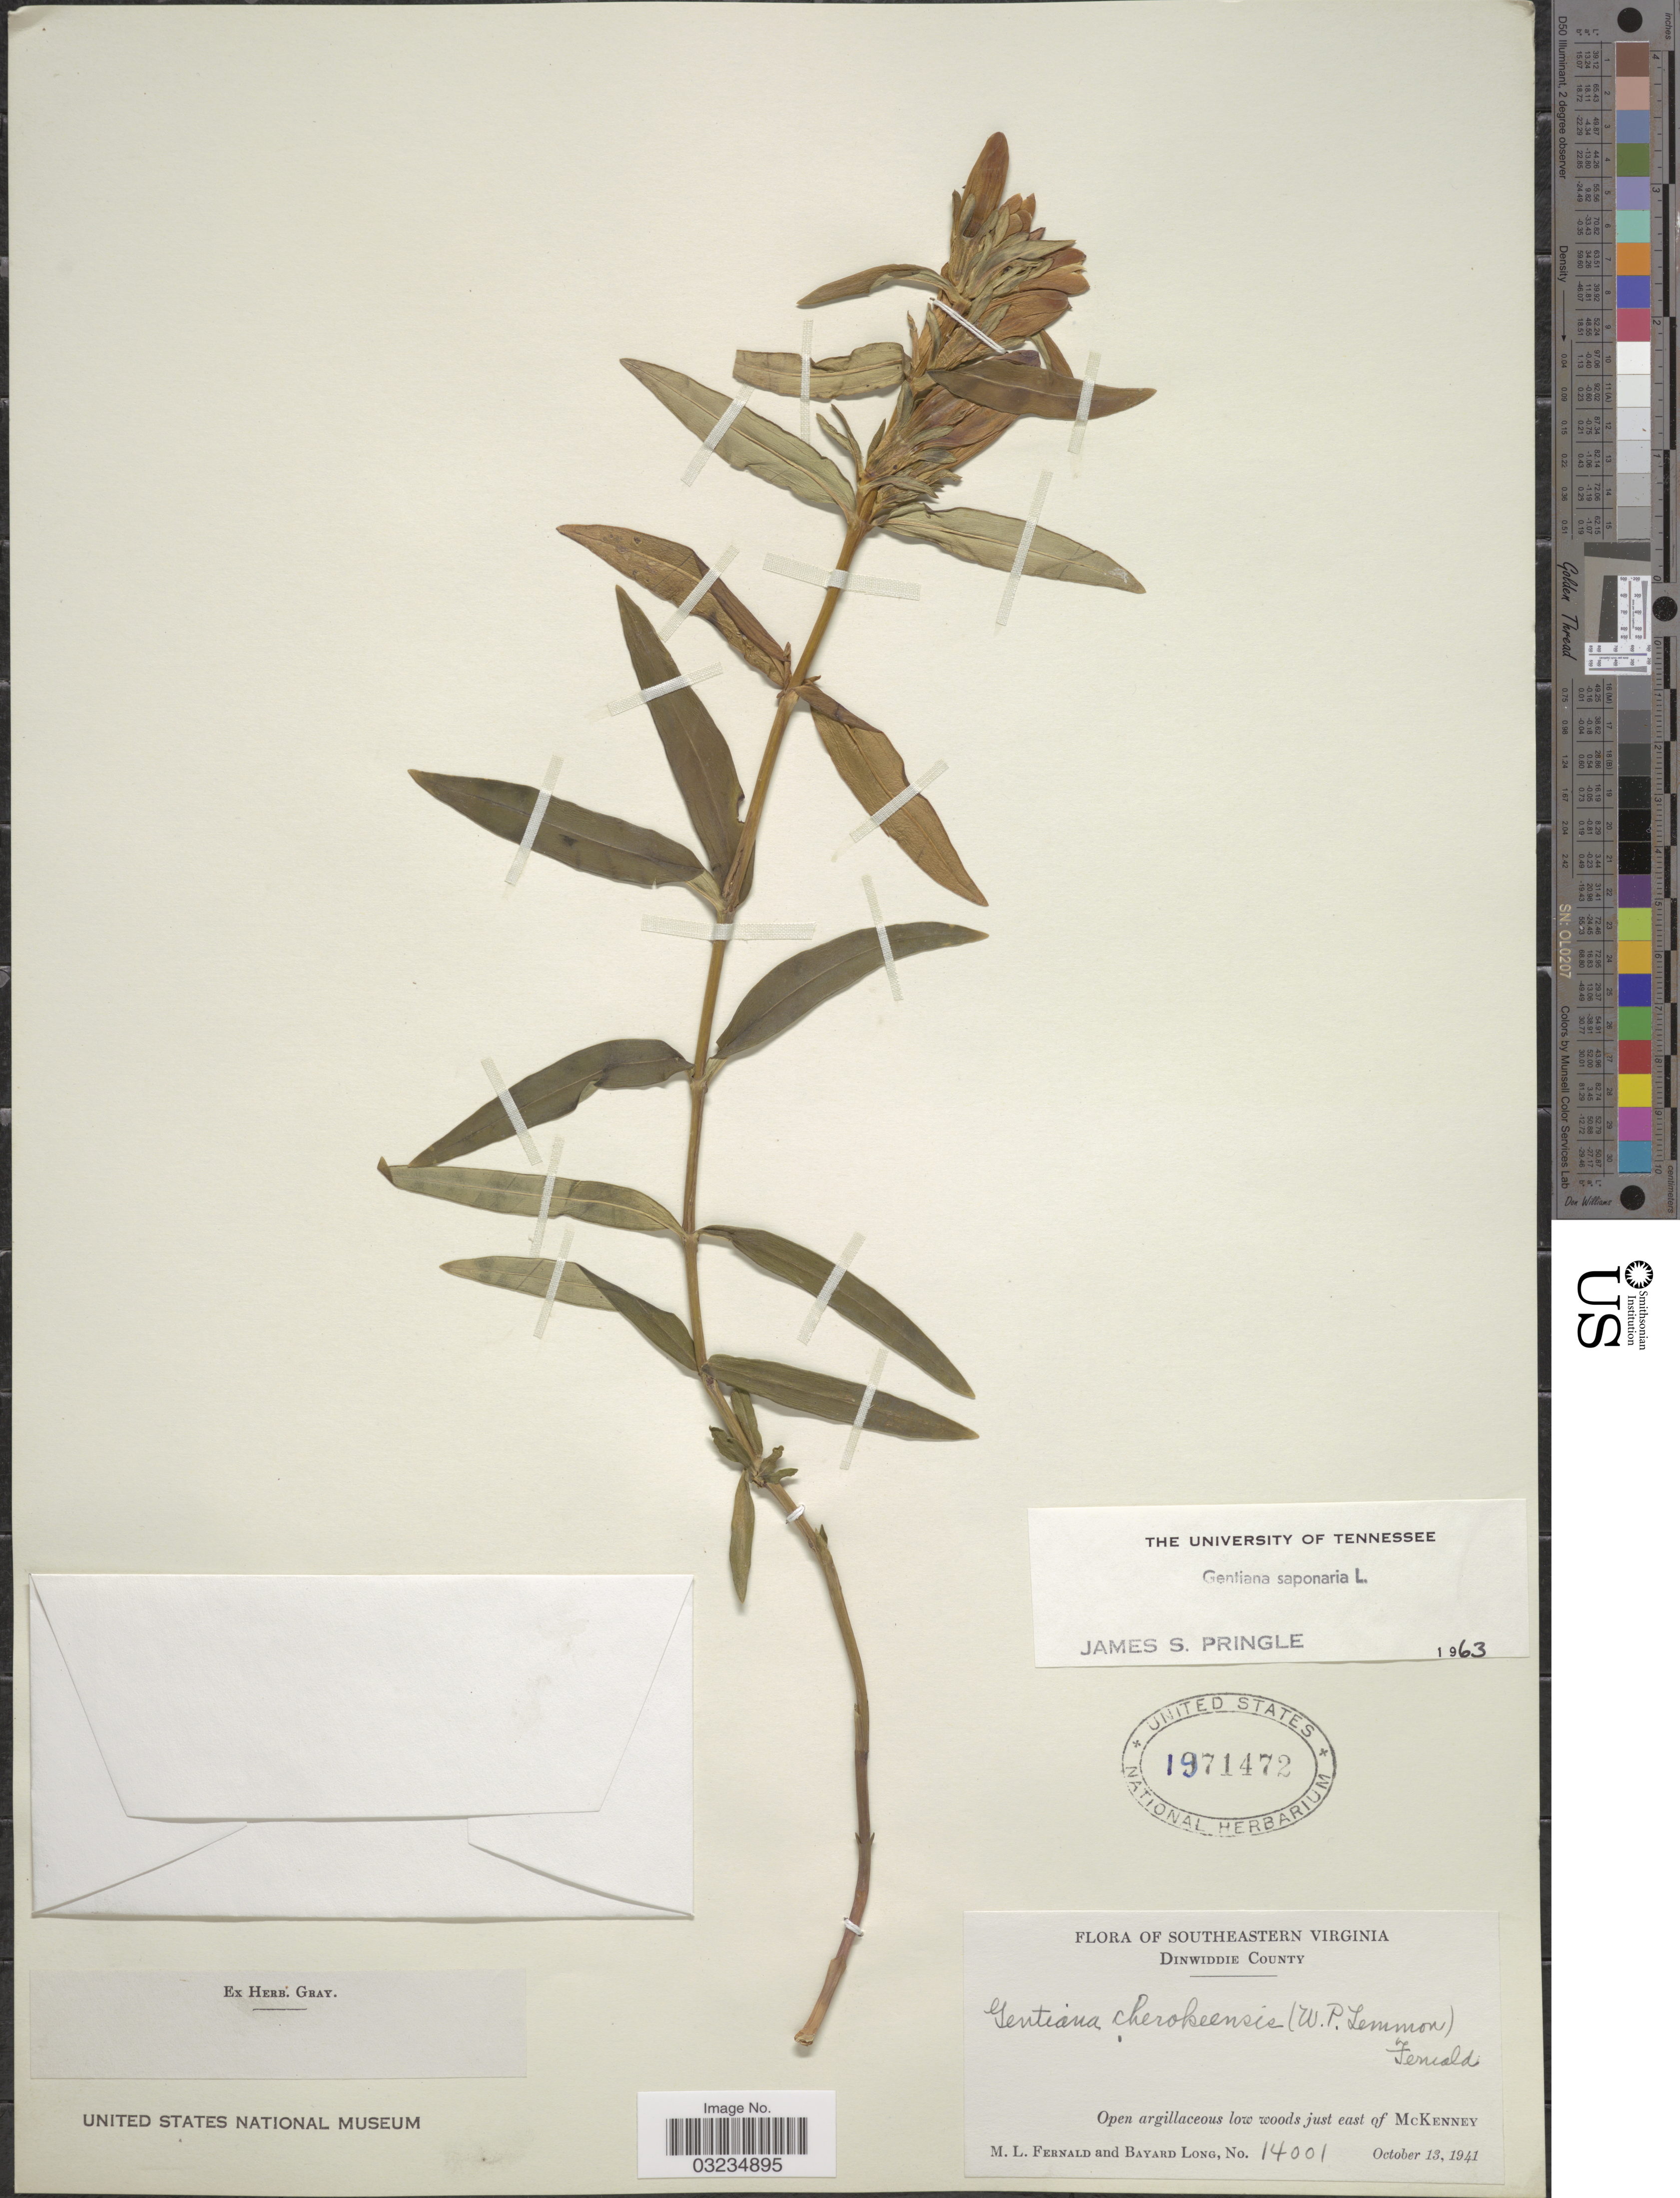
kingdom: Plantae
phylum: Tracheophyta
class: Magnoliopsida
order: Gentianales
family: Gentianaceae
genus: Gentiana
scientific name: Gentiana saponaria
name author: L.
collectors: M. L. Fernald & B. Long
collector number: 14001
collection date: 1941-10-13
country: United States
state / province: Virginia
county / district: Dinwiddie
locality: Southeastern Virginia. Dinwiddie County. Open argillaceous low woods just east of McKenney.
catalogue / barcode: US 1971472